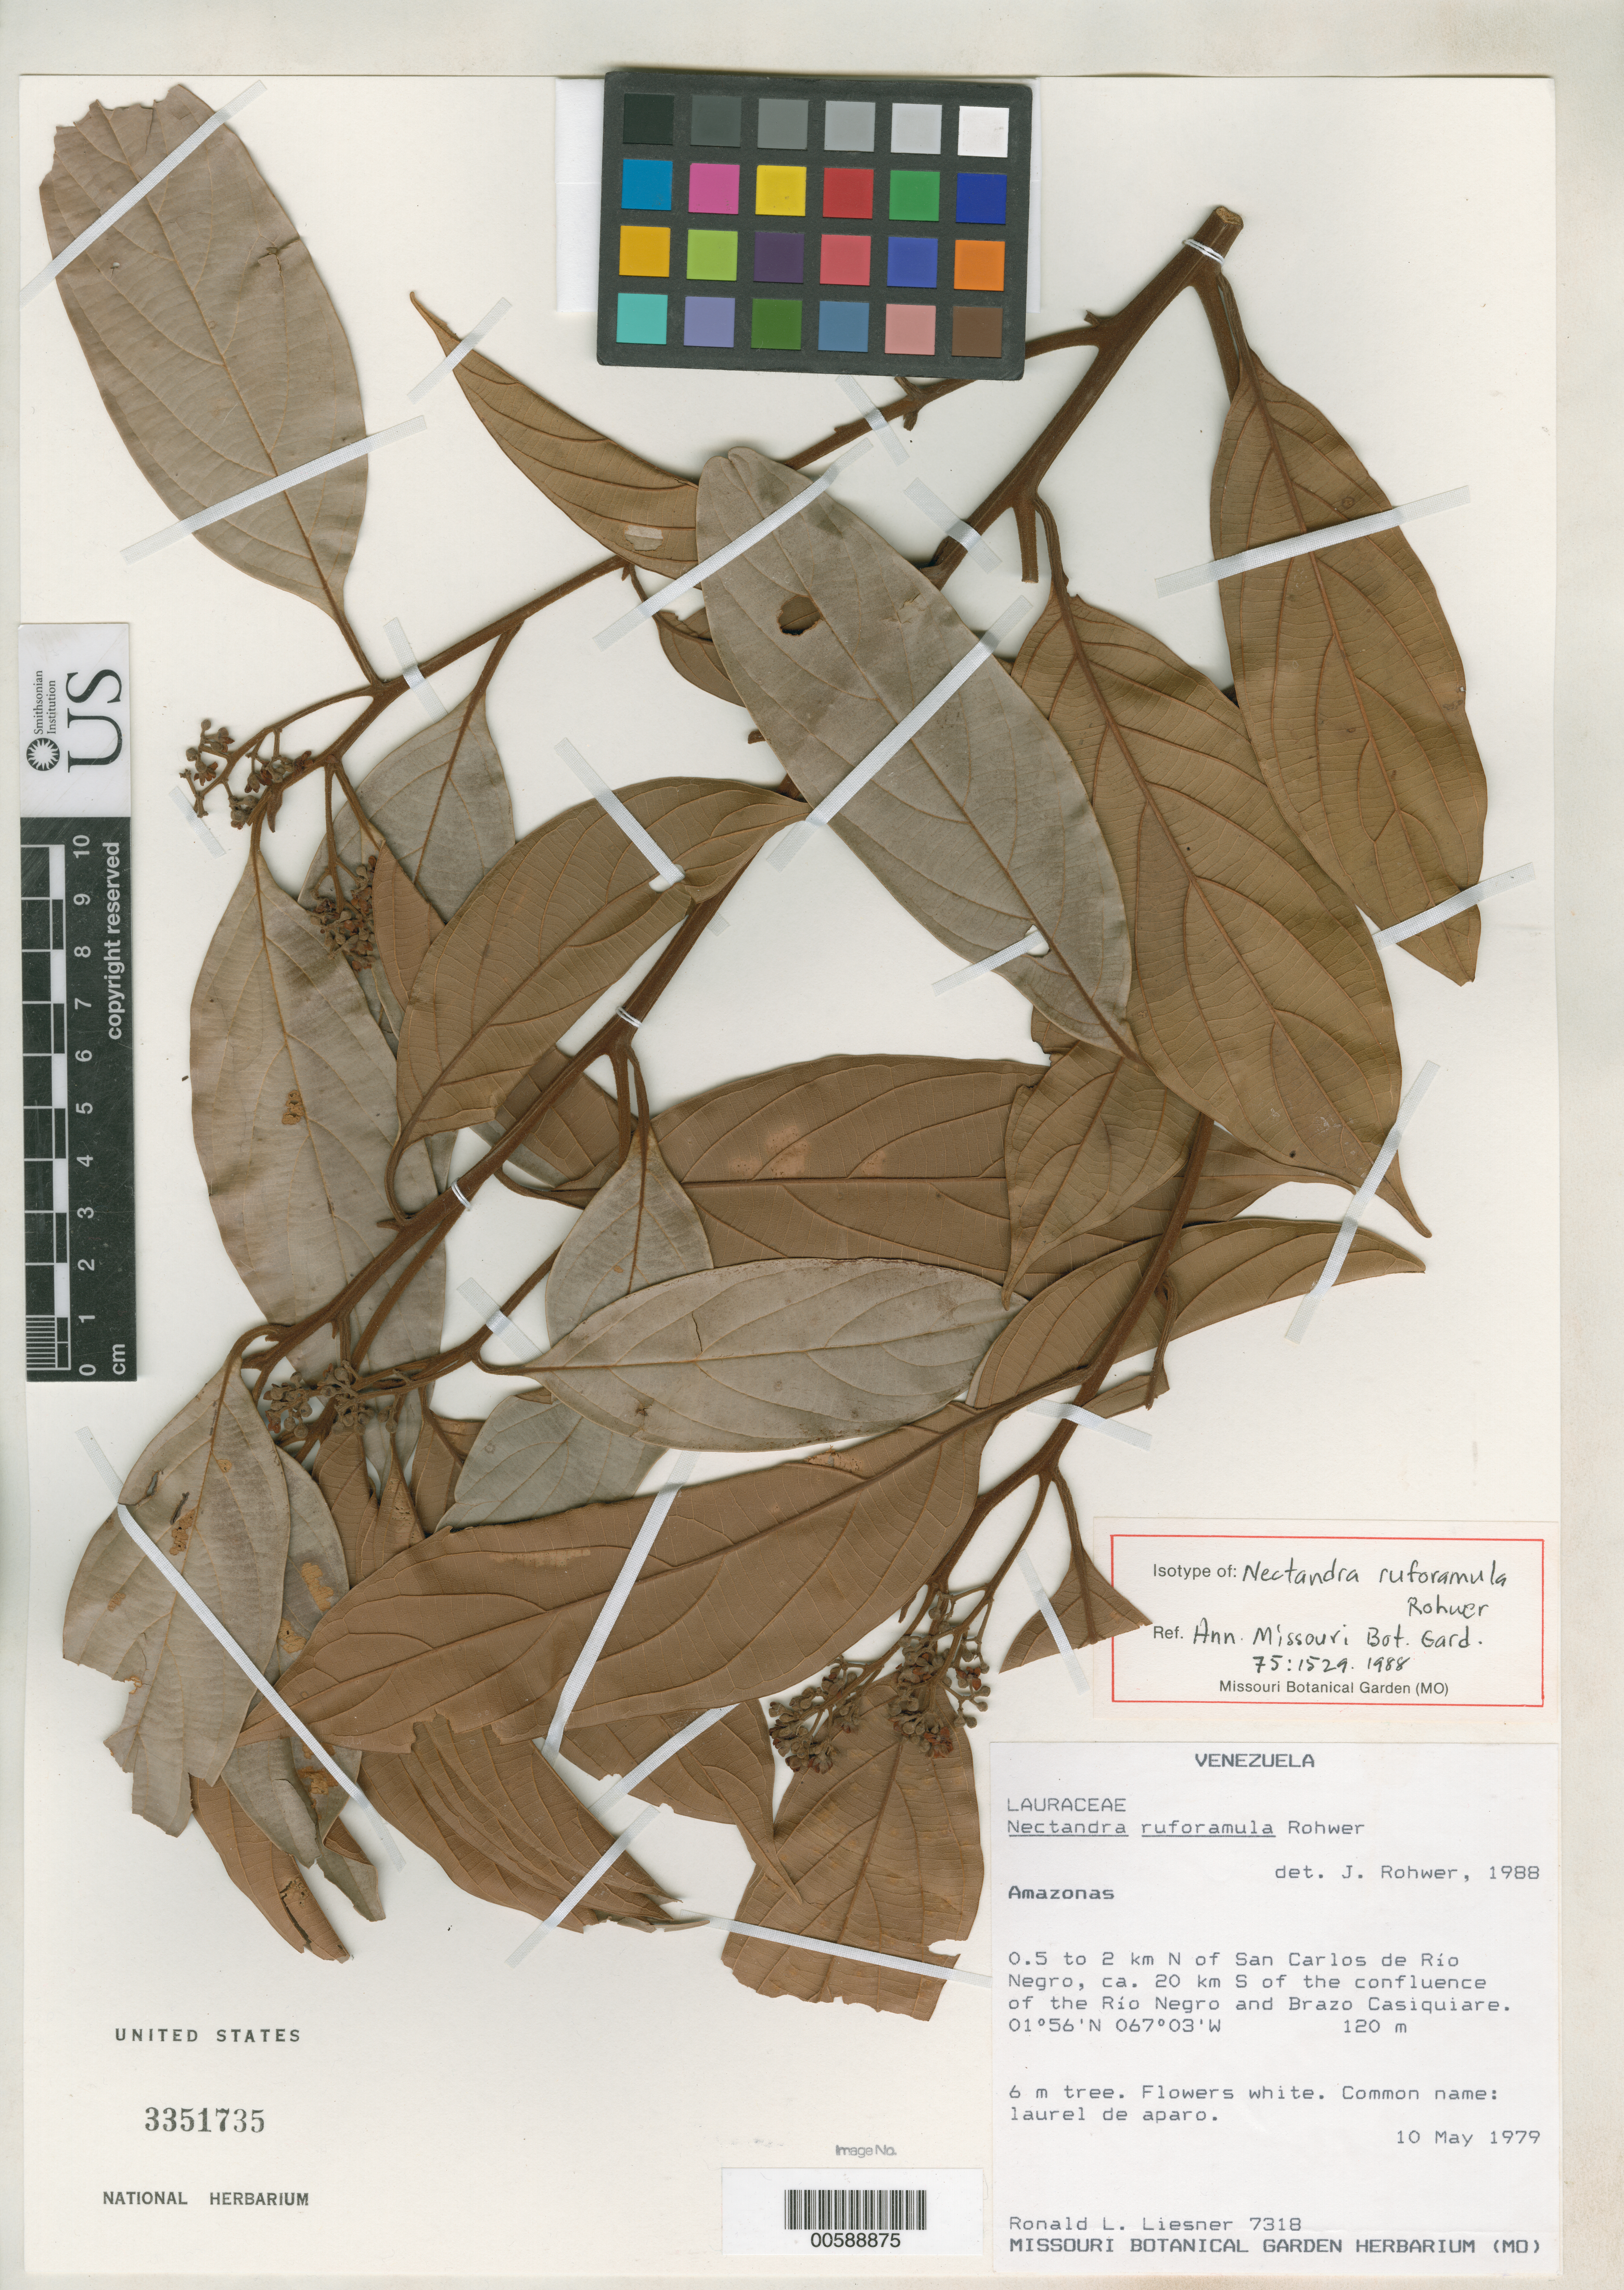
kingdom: Plantae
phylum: Tracheophyta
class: Magnoliopsida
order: Laurales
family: Lauraceae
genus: Nectandra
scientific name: Nectandra ruforamula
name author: Rohwer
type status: Isotype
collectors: R. L. Liesner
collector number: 7318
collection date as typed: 10 May 1979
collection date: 1979-05-10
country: Venezuela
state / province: Amazonas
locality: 0.5-2 km N of San Carlos de Rio Negro, ca. 20 Negro,ca. km S of confluence of Rio Negro & Brazo Casiquiare.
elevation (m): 120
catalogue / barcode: US 3351735